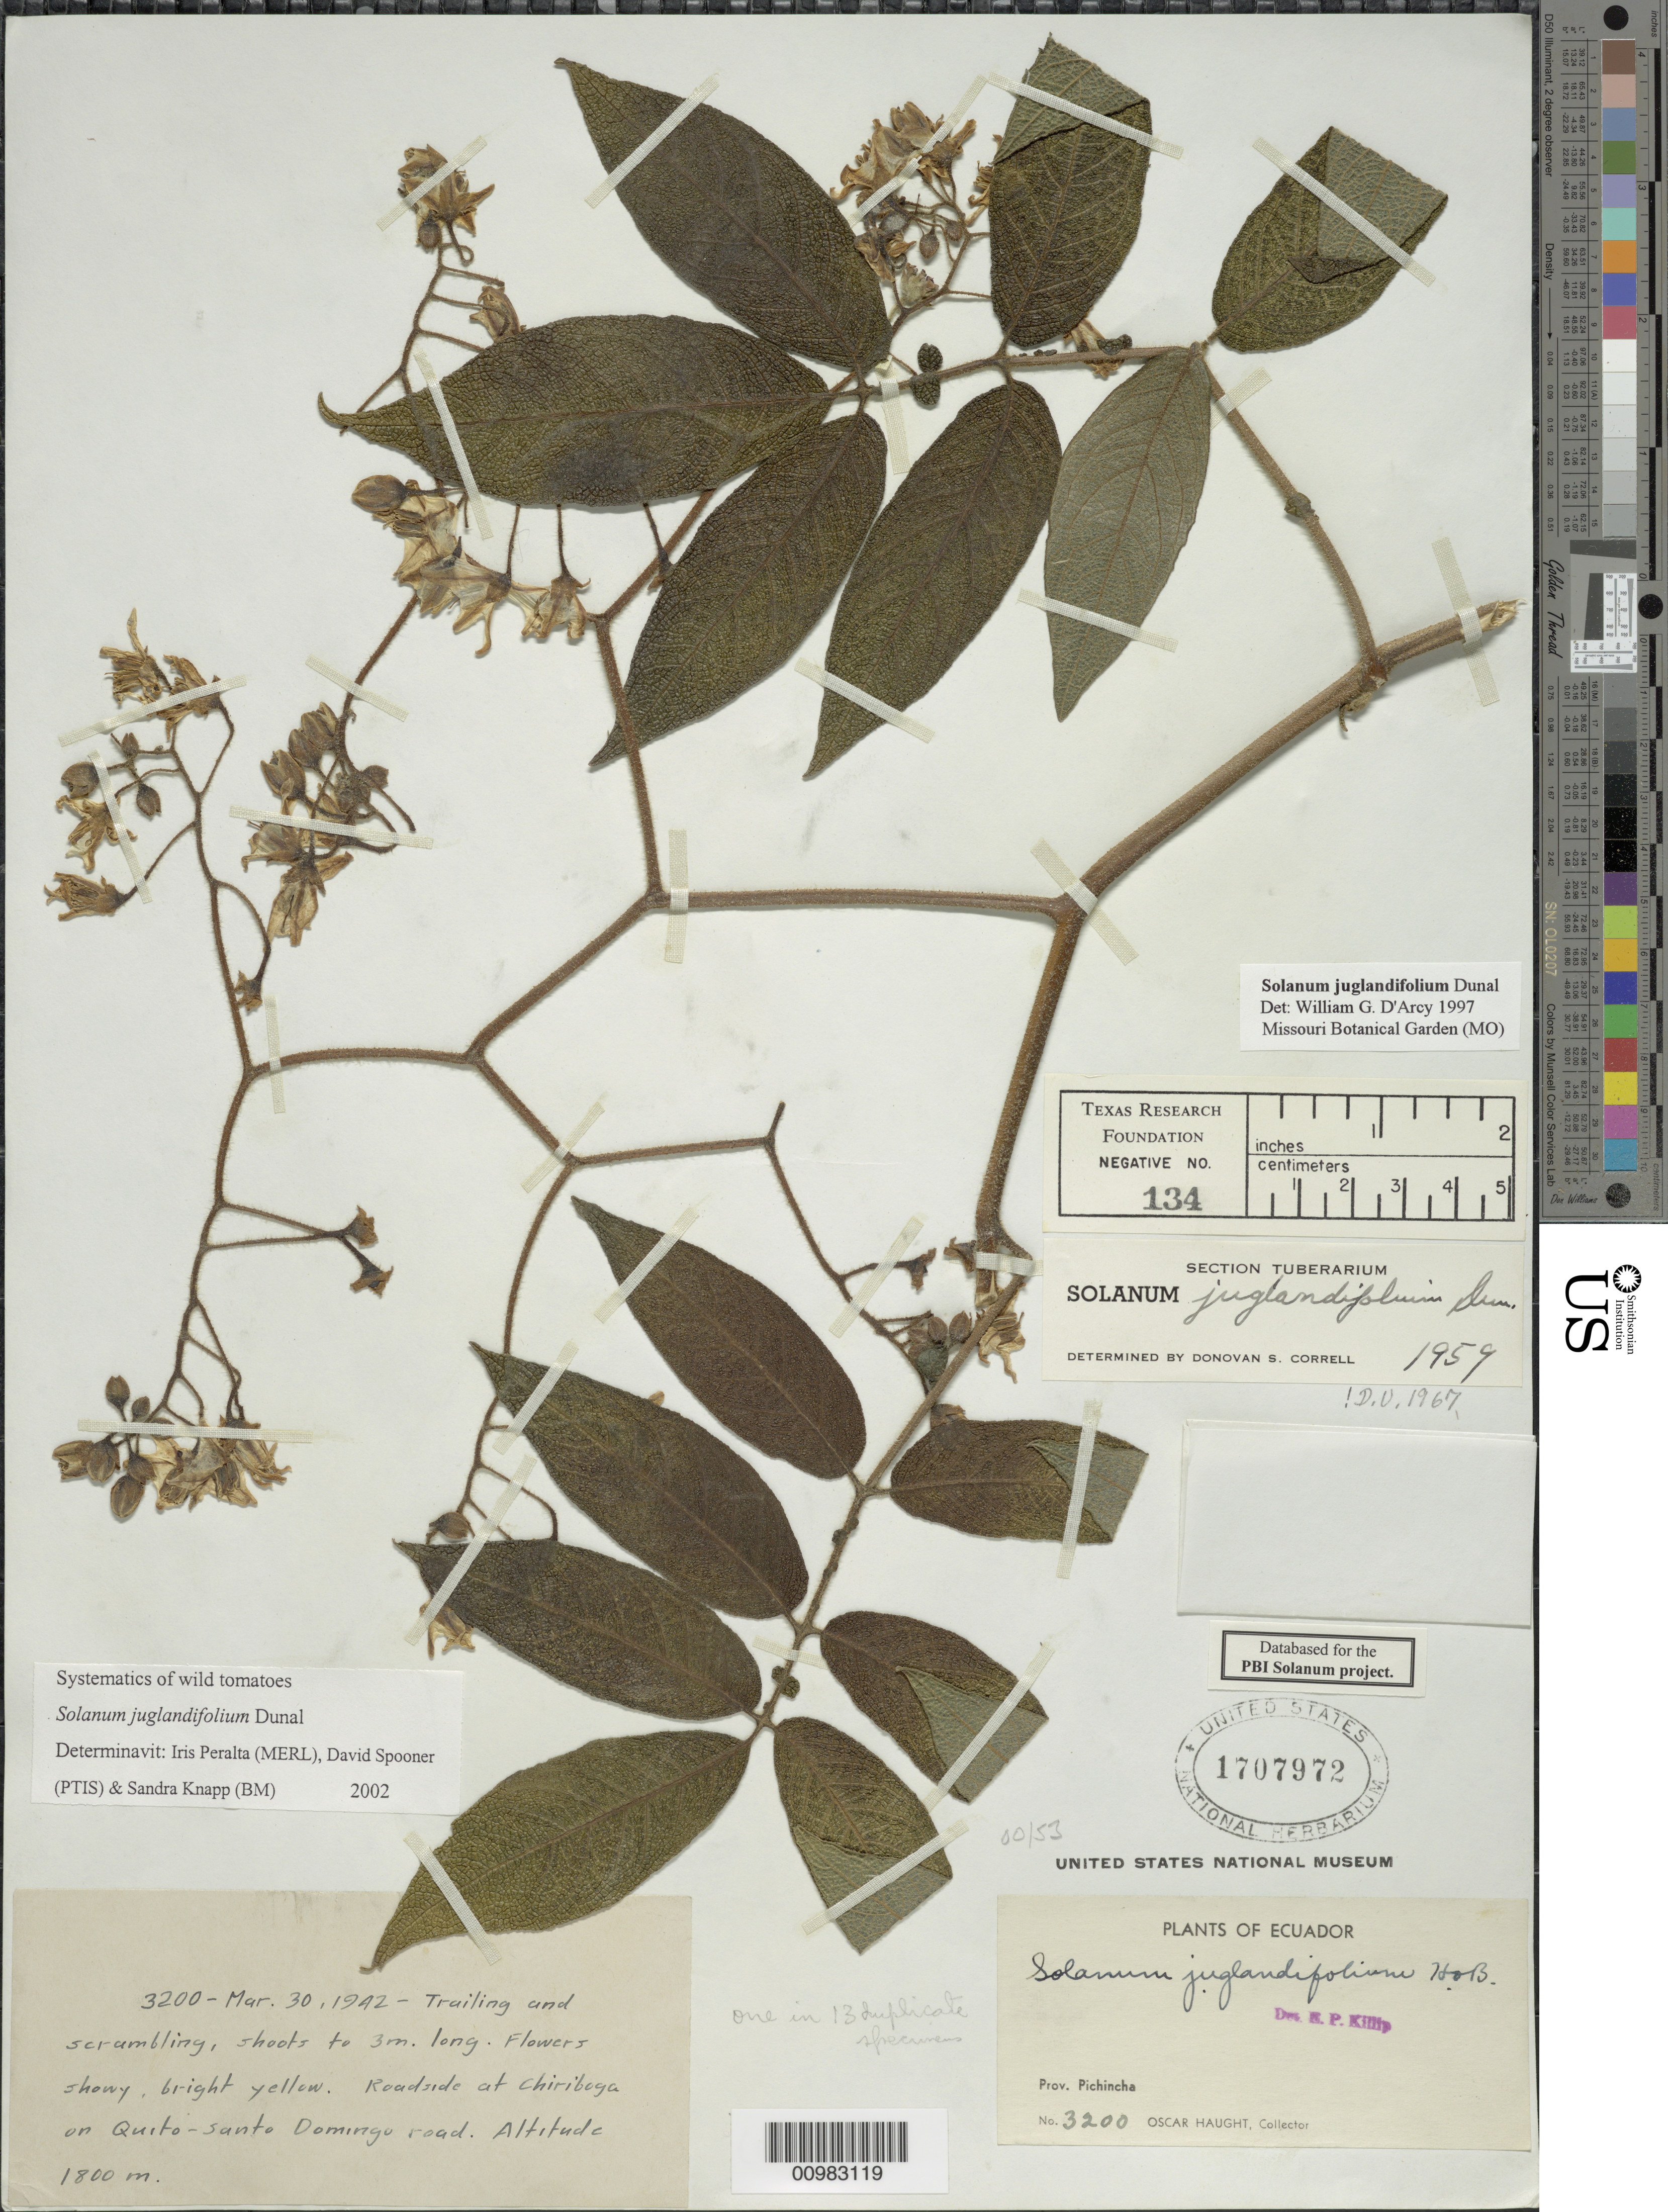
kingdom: Plantae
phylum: Tracheophyta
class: Magnoliopsida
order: Solanales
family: Solanaceae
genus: Solanum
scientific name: Solanum juglandifolium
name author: Dunal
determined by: Peralta, Iris E.; Knapp, S. D.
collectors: O. L. Haught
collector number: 3200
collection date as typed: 30 Mar 1932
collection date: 1932-03-30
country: Ecuador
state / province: Pichincha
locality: Chiriboga on Quito-Santo Domingo road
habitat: roadside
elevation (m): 1800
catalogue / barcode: US 1707972